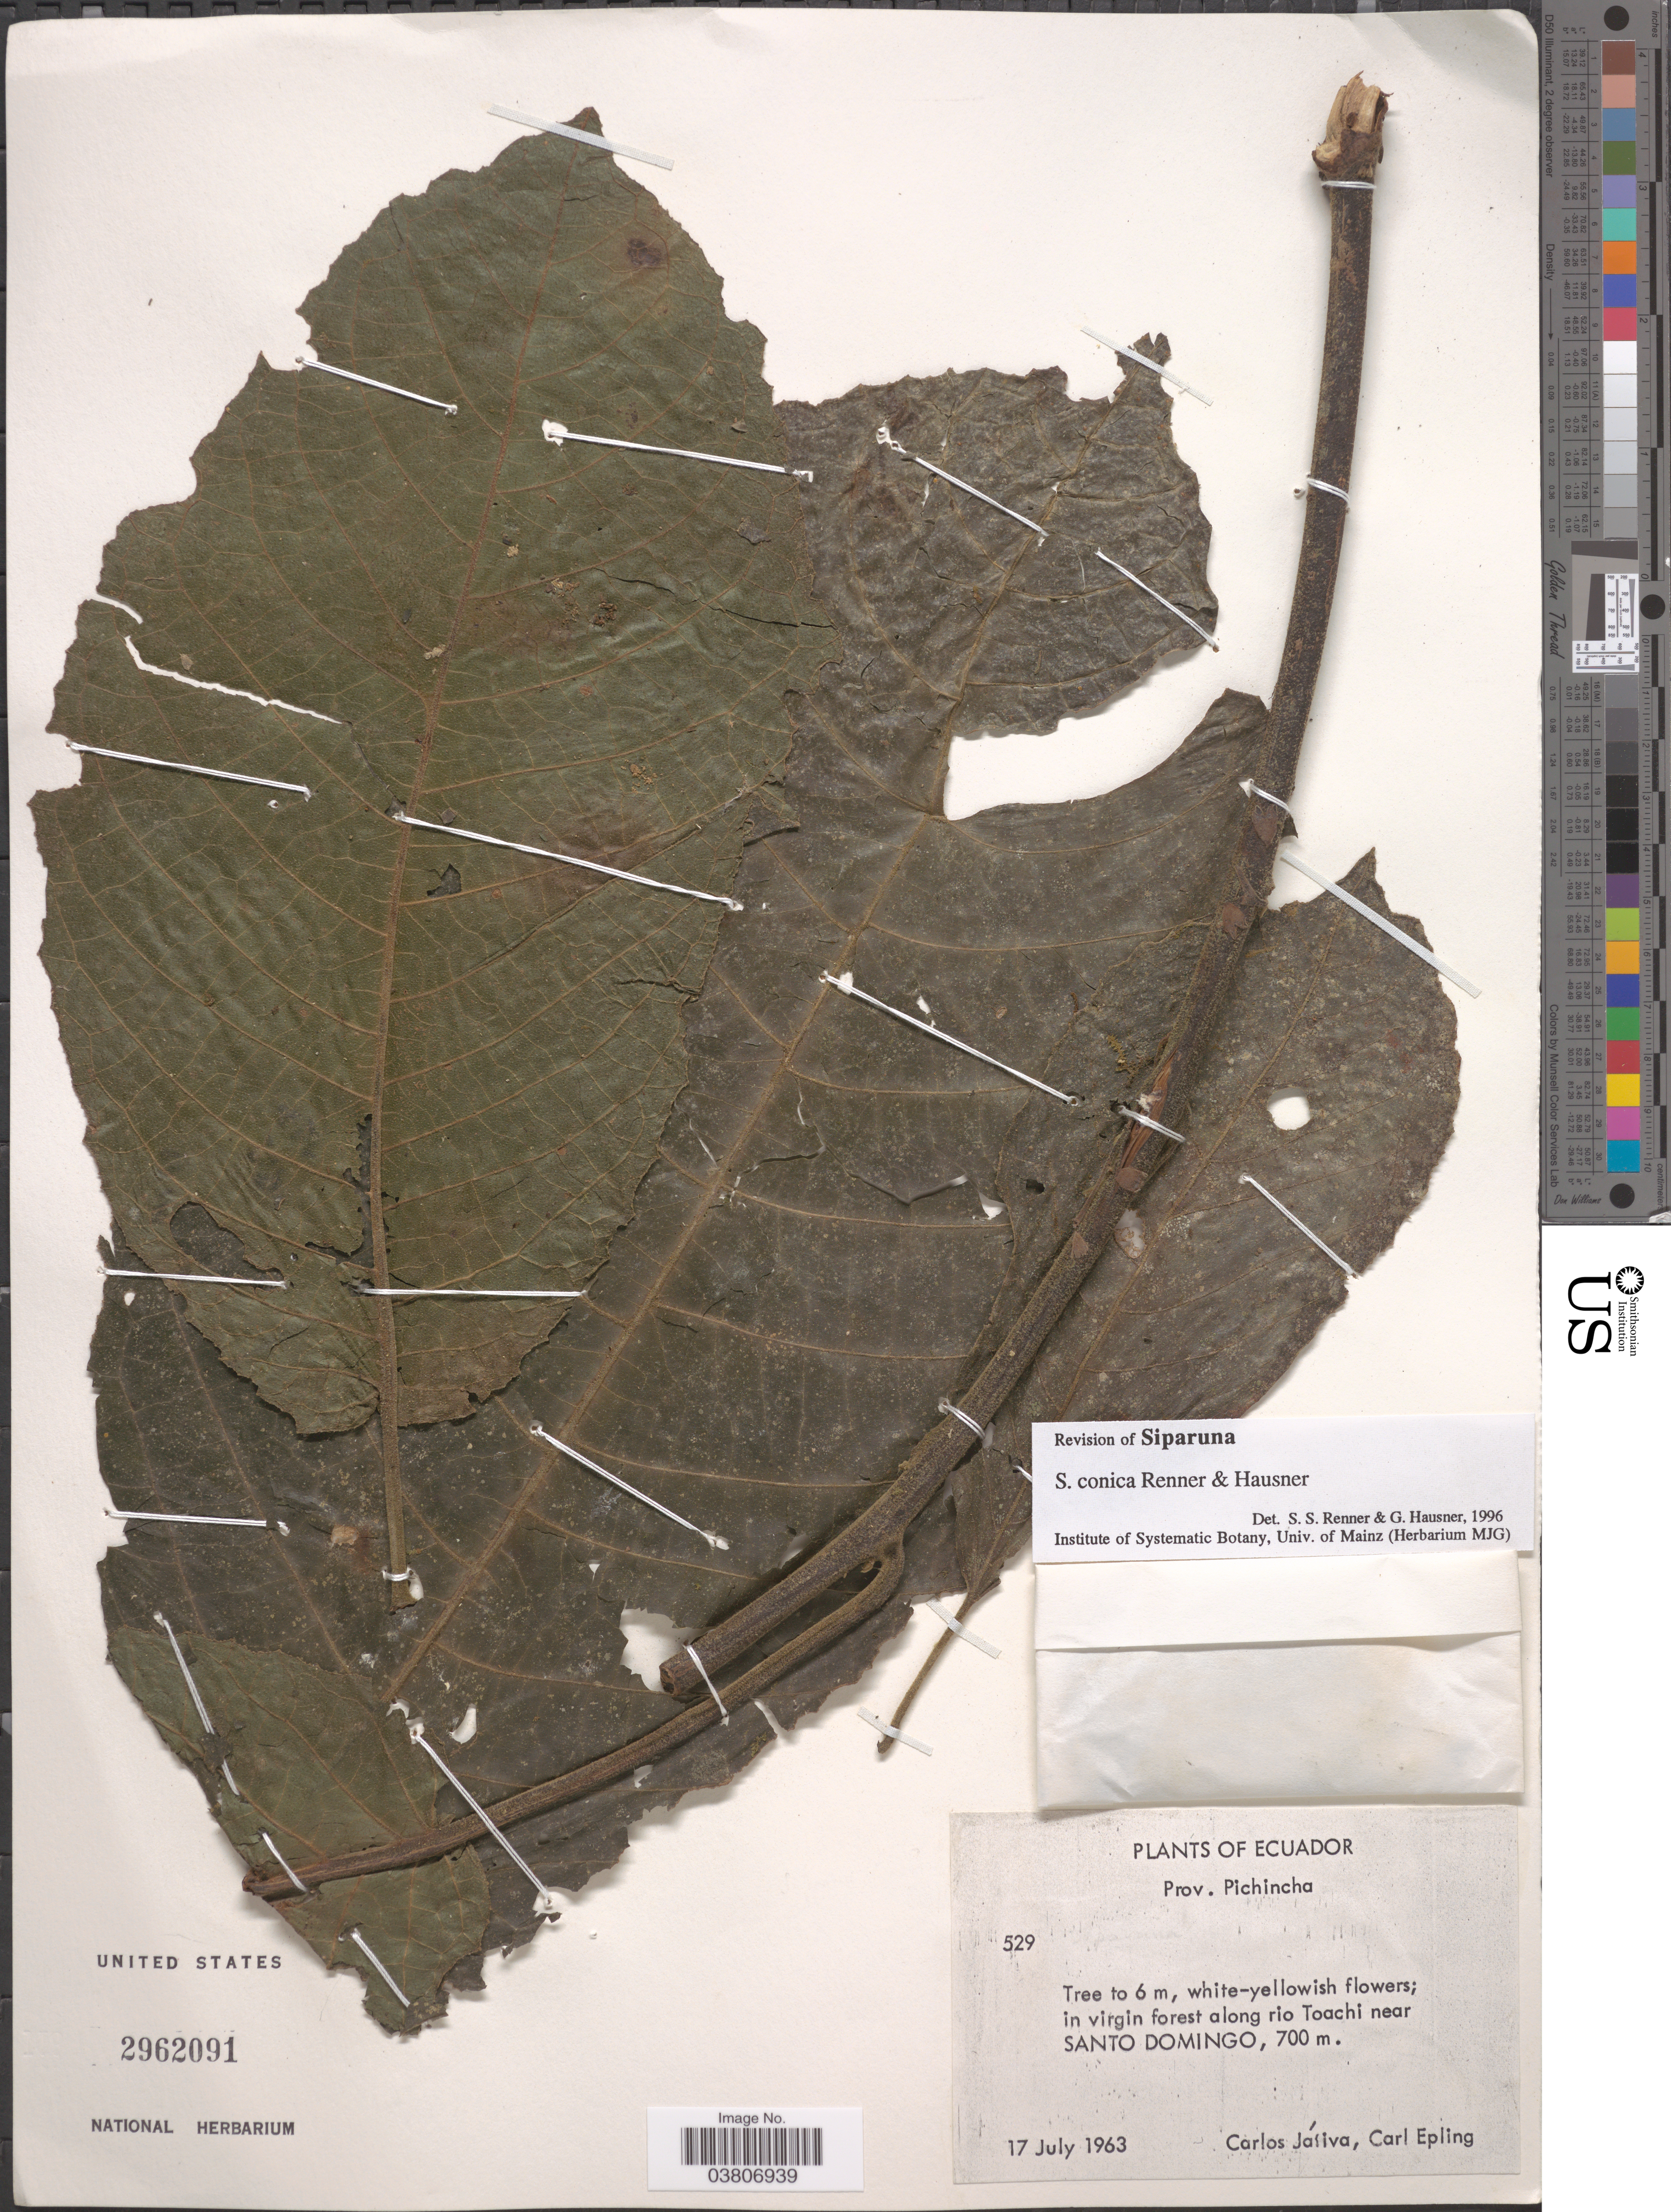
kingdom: Plantae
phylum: Tracheophyta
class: Magnoliopsida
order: Laurales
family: Siparunaceae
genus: Siparuna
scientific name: Siparuna conica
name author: S.S. Renner & Hausner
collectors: C. D. Játiva & C. C. Epling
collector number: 529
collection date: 1963-07-17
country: Ecuador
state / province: Pichincha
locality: Along rio Toachi near Santo Domingo.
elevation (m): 700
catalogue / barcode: US 2962091